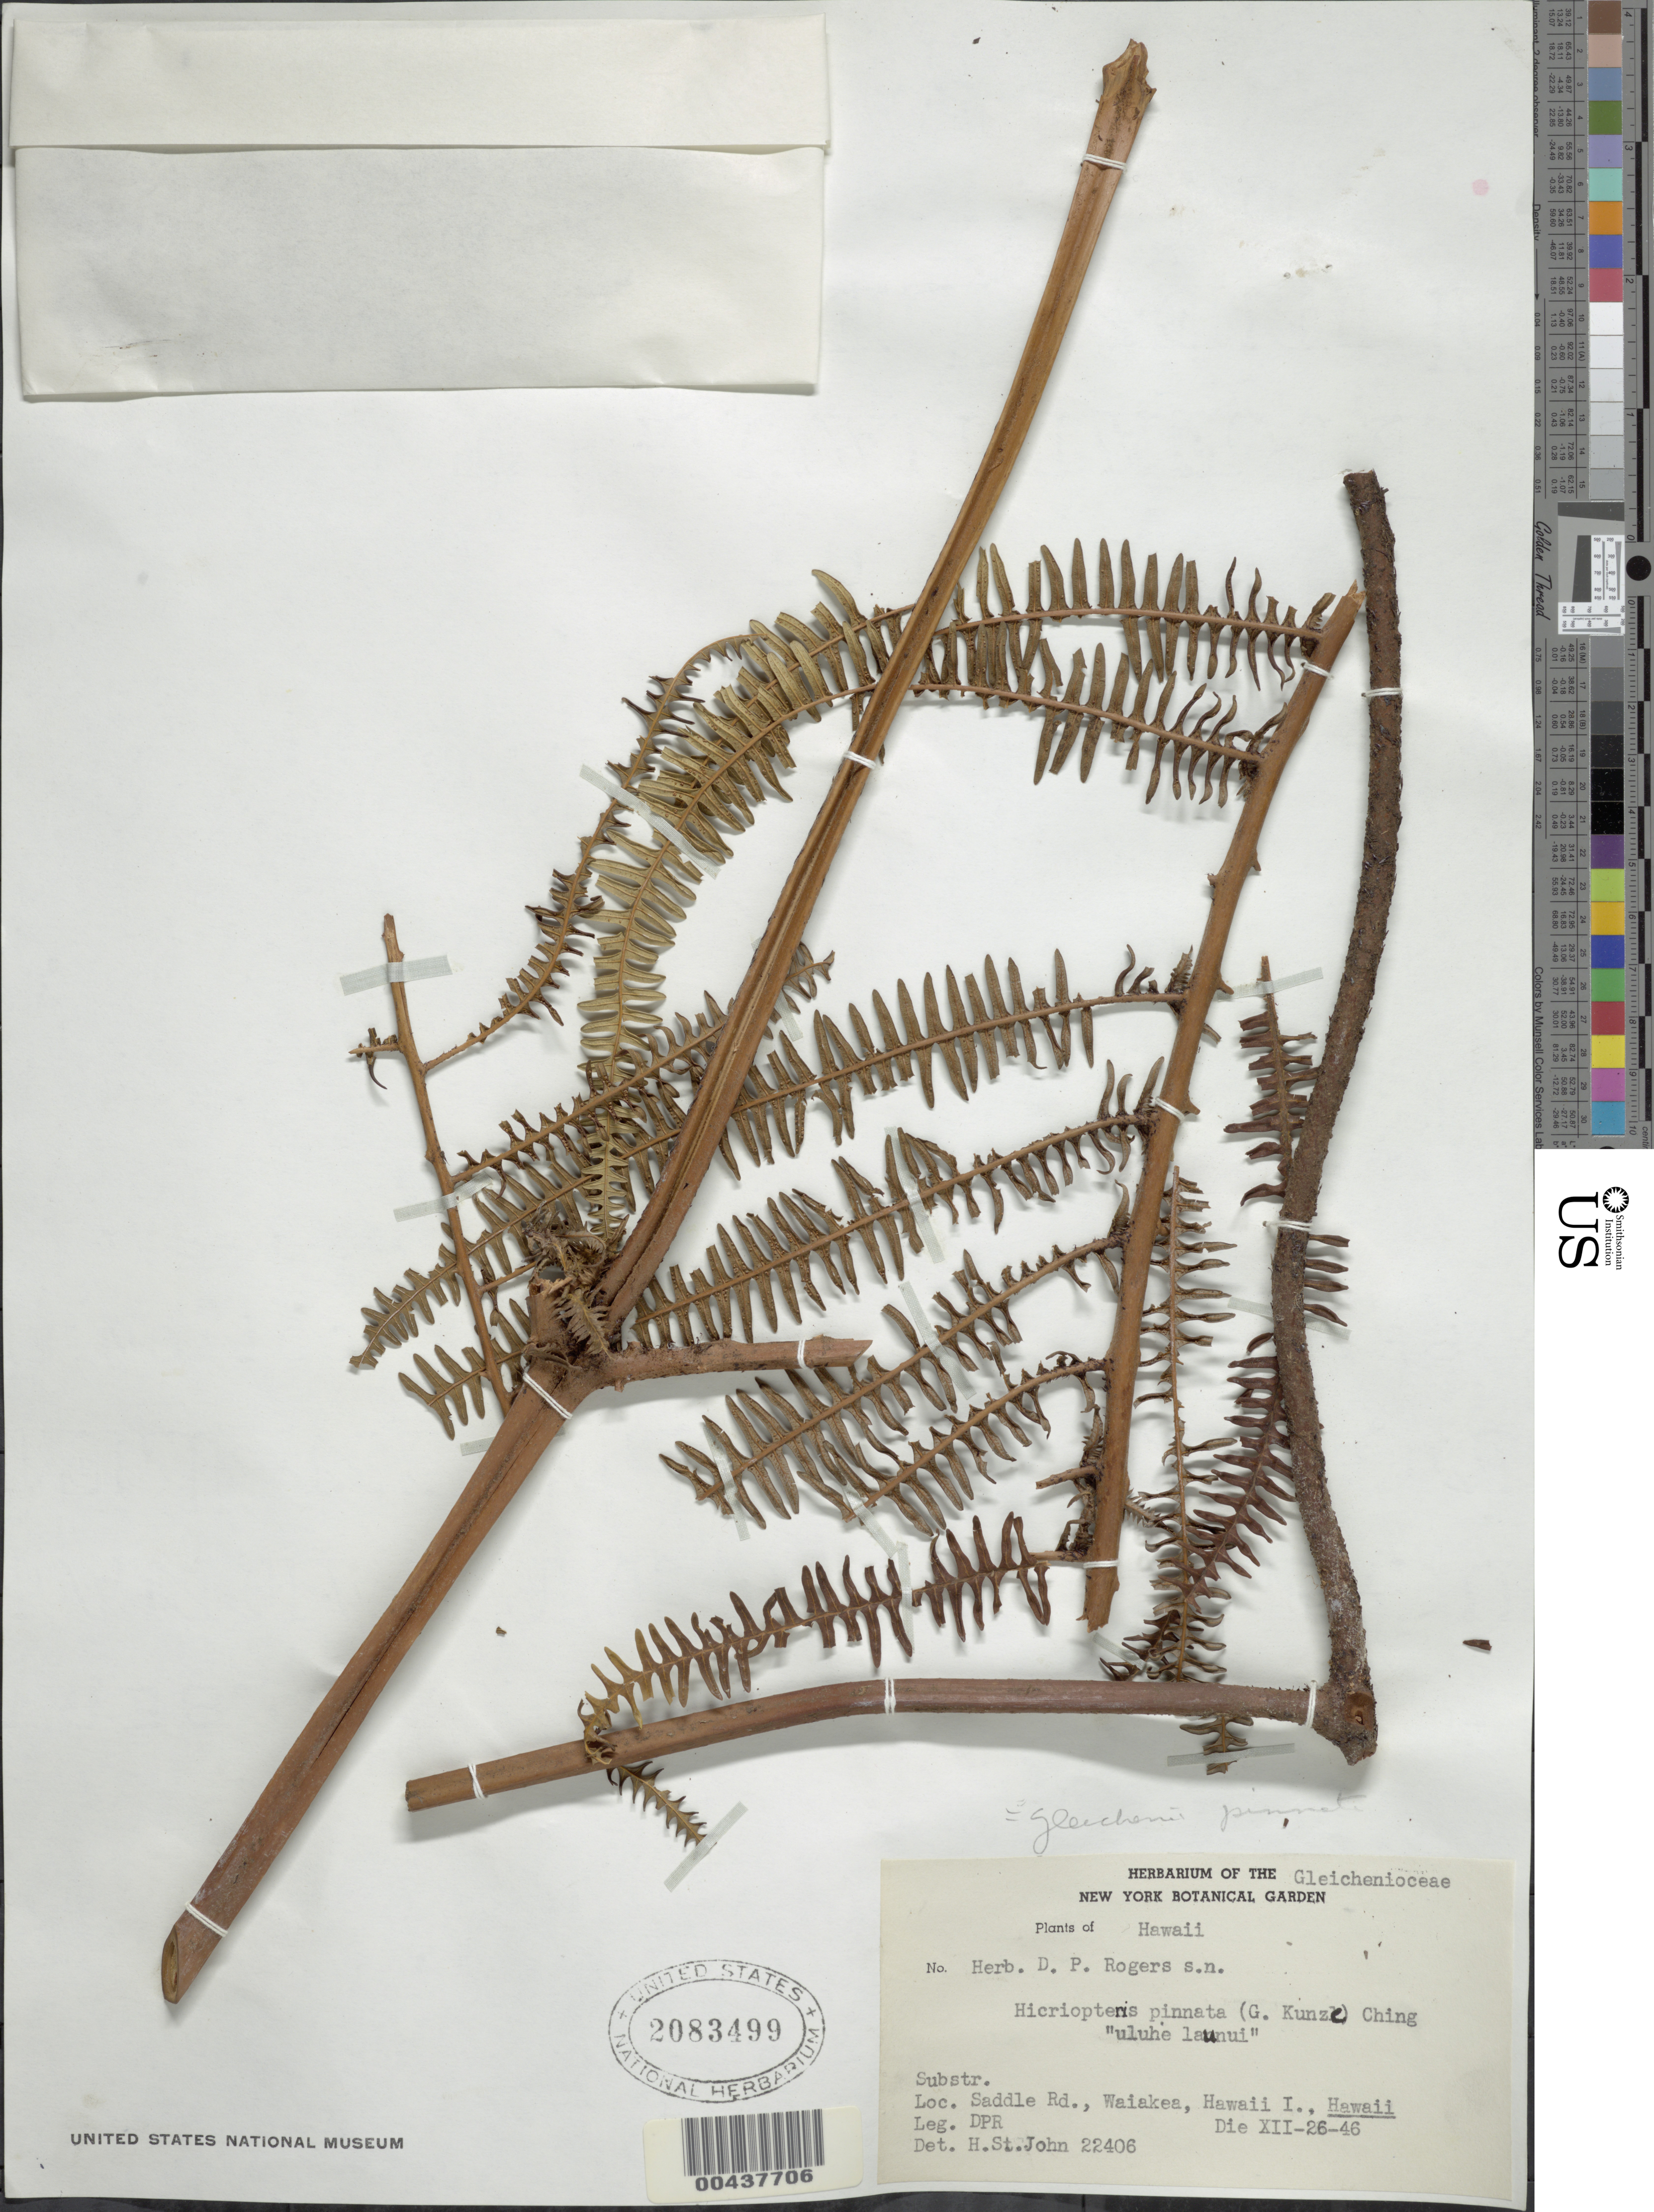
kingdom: Plantae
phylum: Tracheophyta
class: Polypodiopsida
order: Gleicheniales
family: Gleicheniaceae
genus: Diplopterygium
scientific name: Diplopterygium pinnatum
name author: (Kunze) Nakai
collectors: D. Rogers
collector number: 22406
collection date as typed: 26 Dec 1946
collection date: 1946-12-26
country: United States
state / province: Hawaii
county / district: Hawaii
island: Hawaii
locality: Saddle Rd., Waiakea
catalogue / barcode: US 2083499